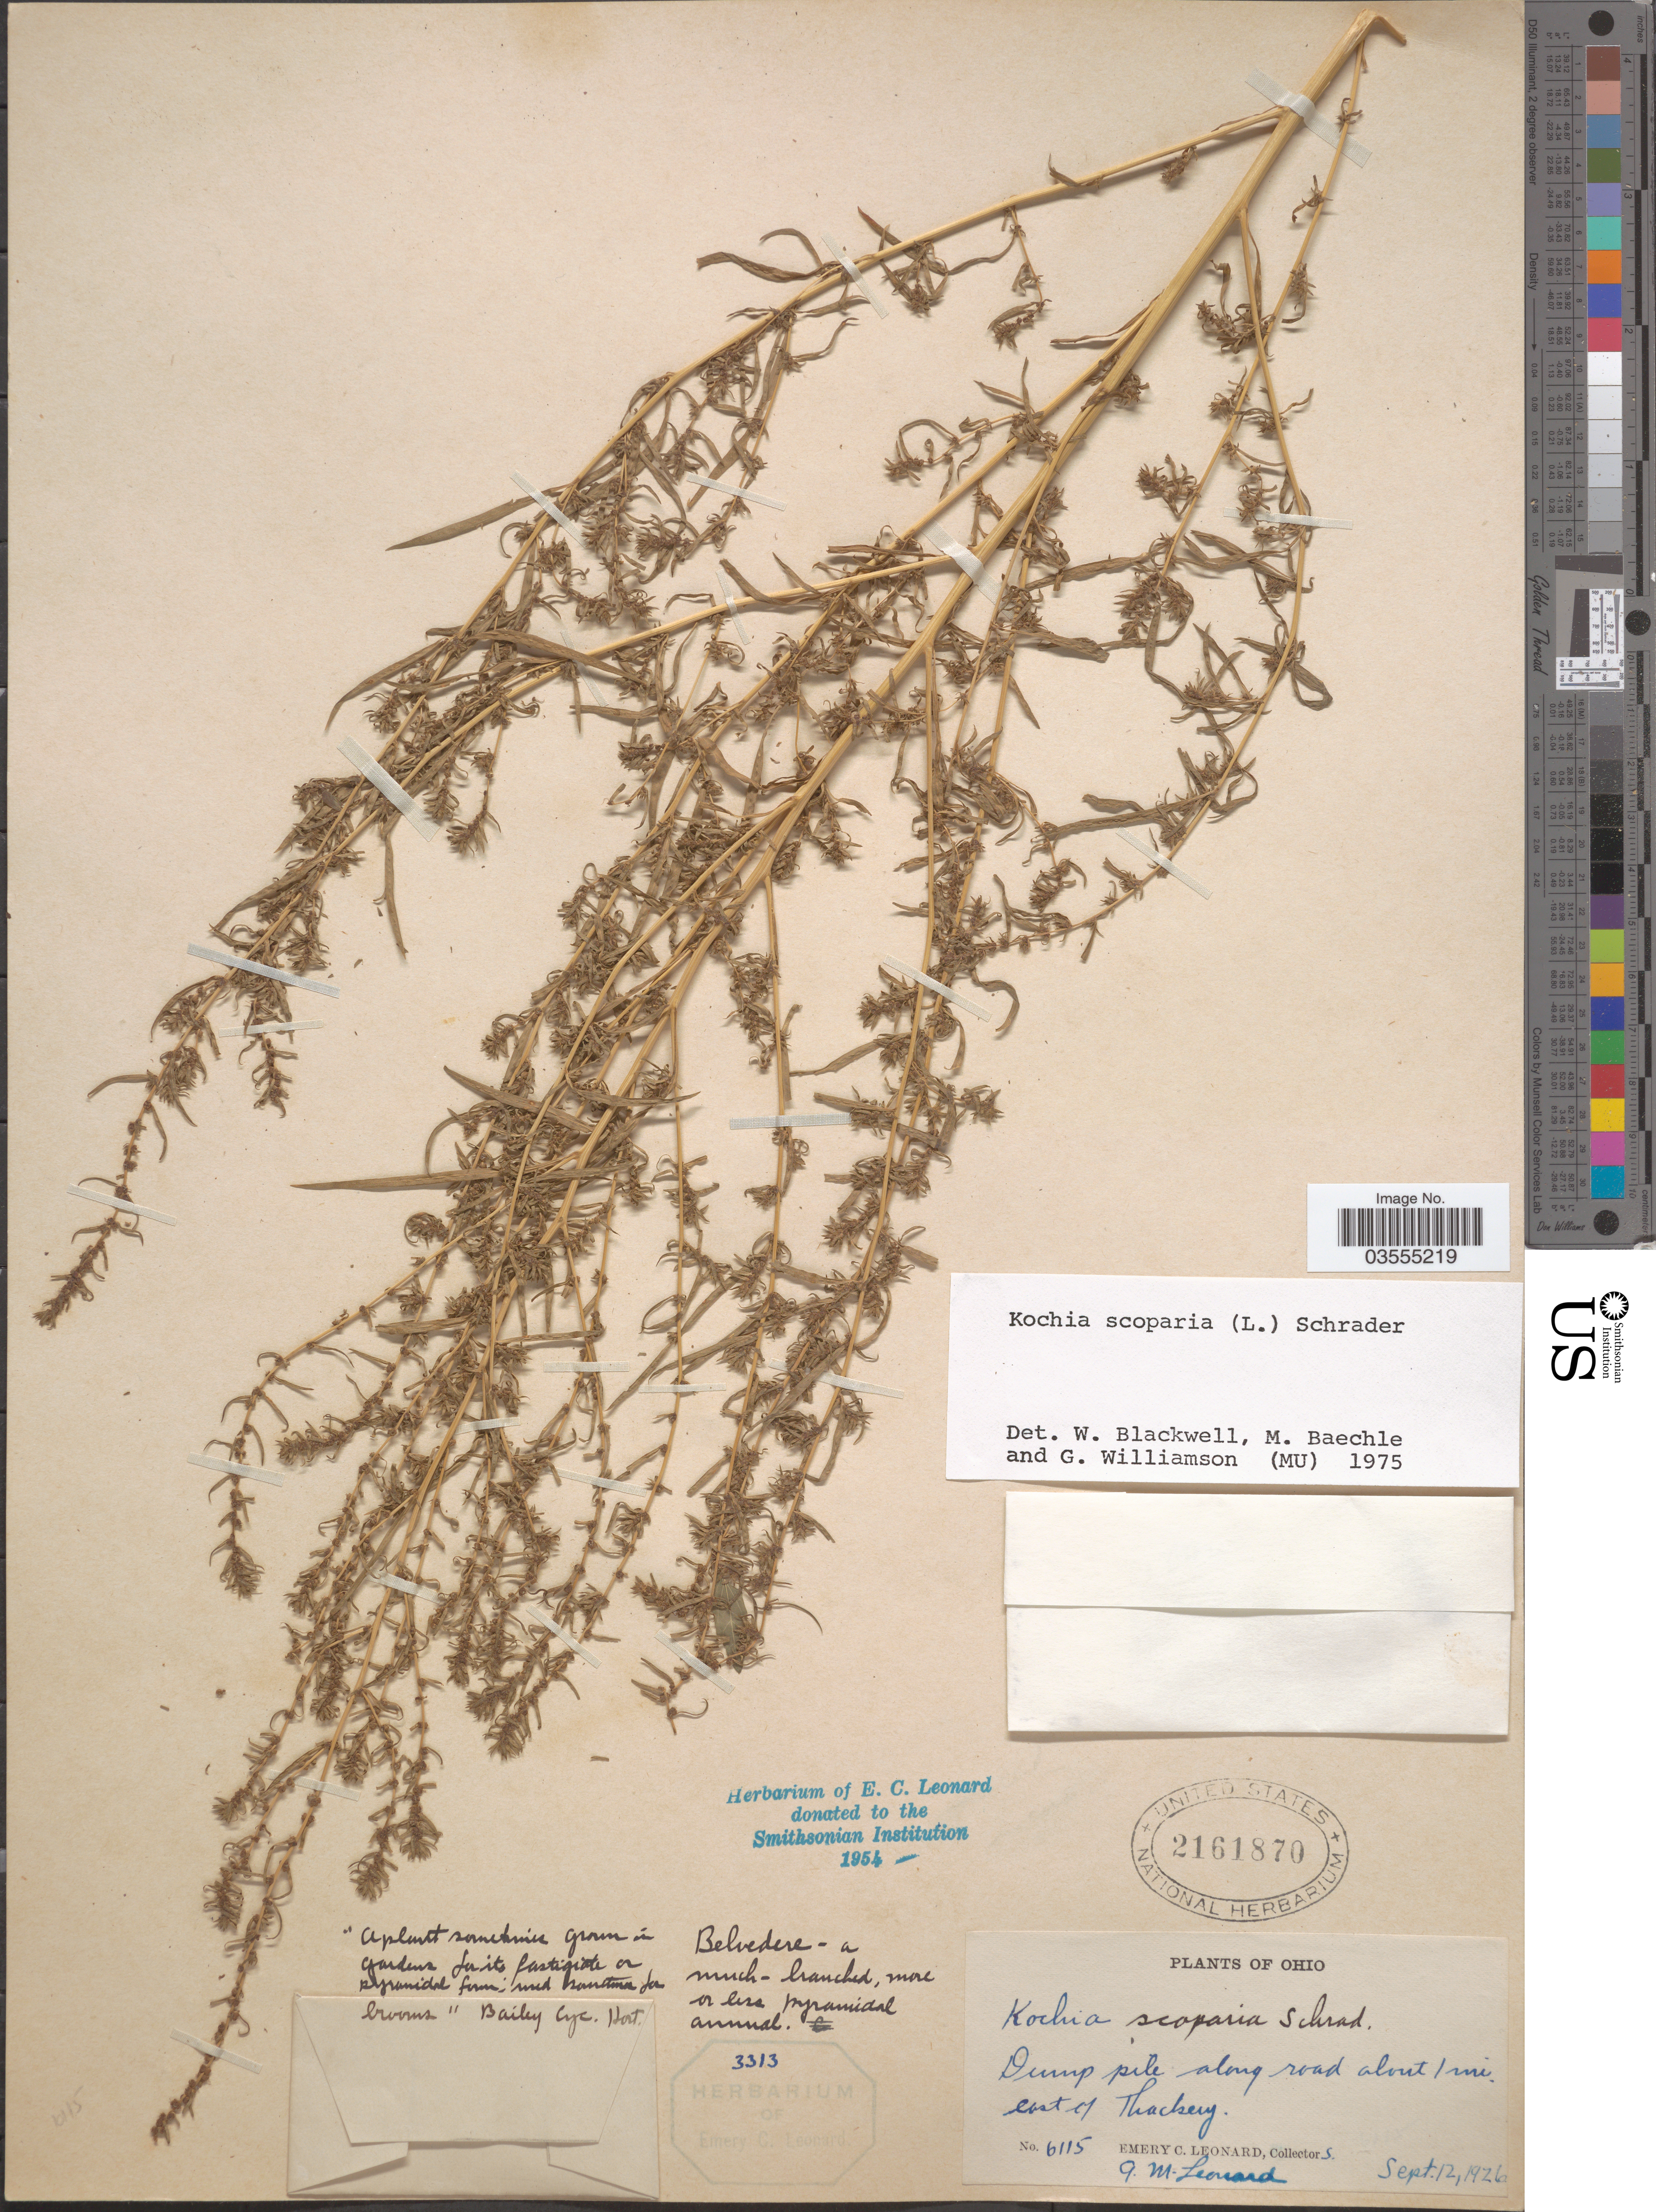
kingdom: Plantae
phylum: Tracheophyta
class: Magnoliopsida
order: Caryophyllales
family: Amaranthaceae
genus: Bassia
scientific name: Bassia scoparia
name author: (L.) Voss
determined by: U.S. National Herbarium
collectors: E. C. Leonard & G. M. Leonard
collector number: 6115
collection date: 1926-09-12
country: United States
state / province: Ohio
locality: Dump pile along road about 1 mi. east of Thackery.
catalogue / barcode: US 2161870